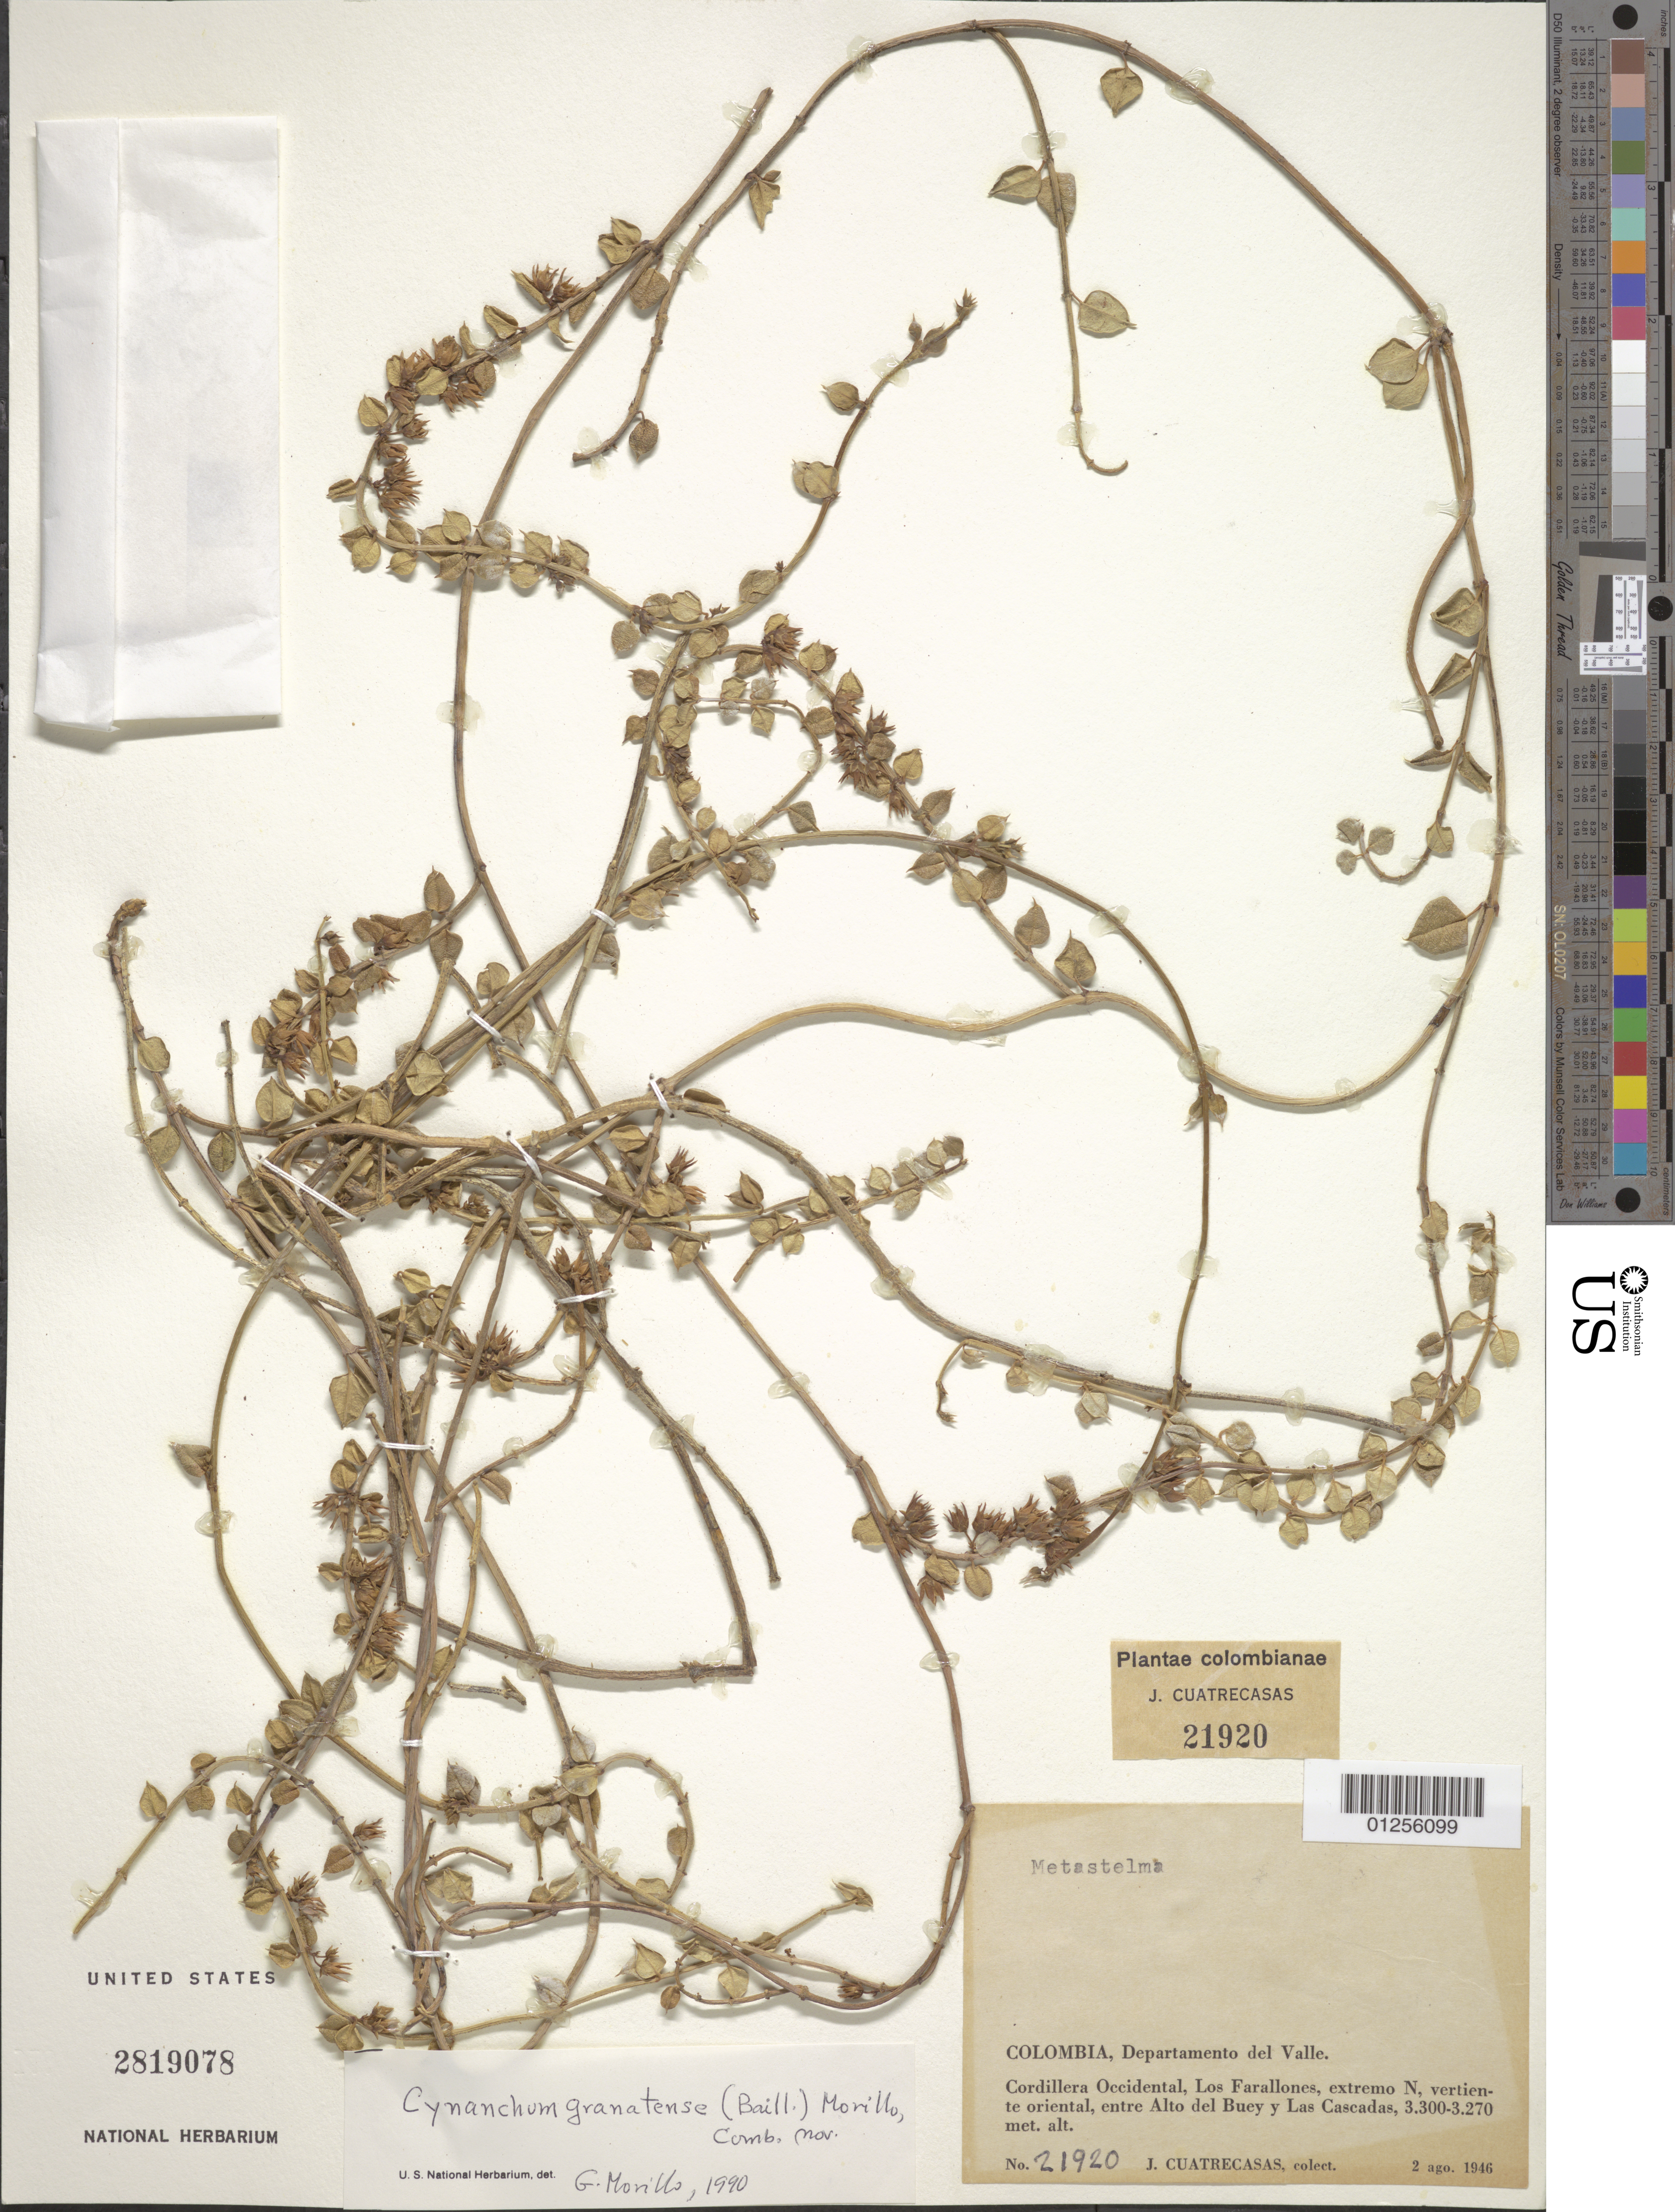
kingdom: Plantae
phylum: Tracheophyta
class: Magnoliopsida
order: Gentianales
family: Apocynaceae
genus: Scyphostelma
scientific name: Scyphostelma granatense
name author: Baill.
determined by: Liede-Schumann, Sigrid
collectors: J. Cuatrecasas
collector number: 21920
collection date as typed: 2 Aug 1946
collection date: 1946-08-02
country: Colombia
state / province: Valle del Cauca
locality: Los Farallones, extremo N, vertiente oriental, entre Alto del Buey y Las Cascadas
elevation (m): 3270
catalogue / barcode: US 2819078